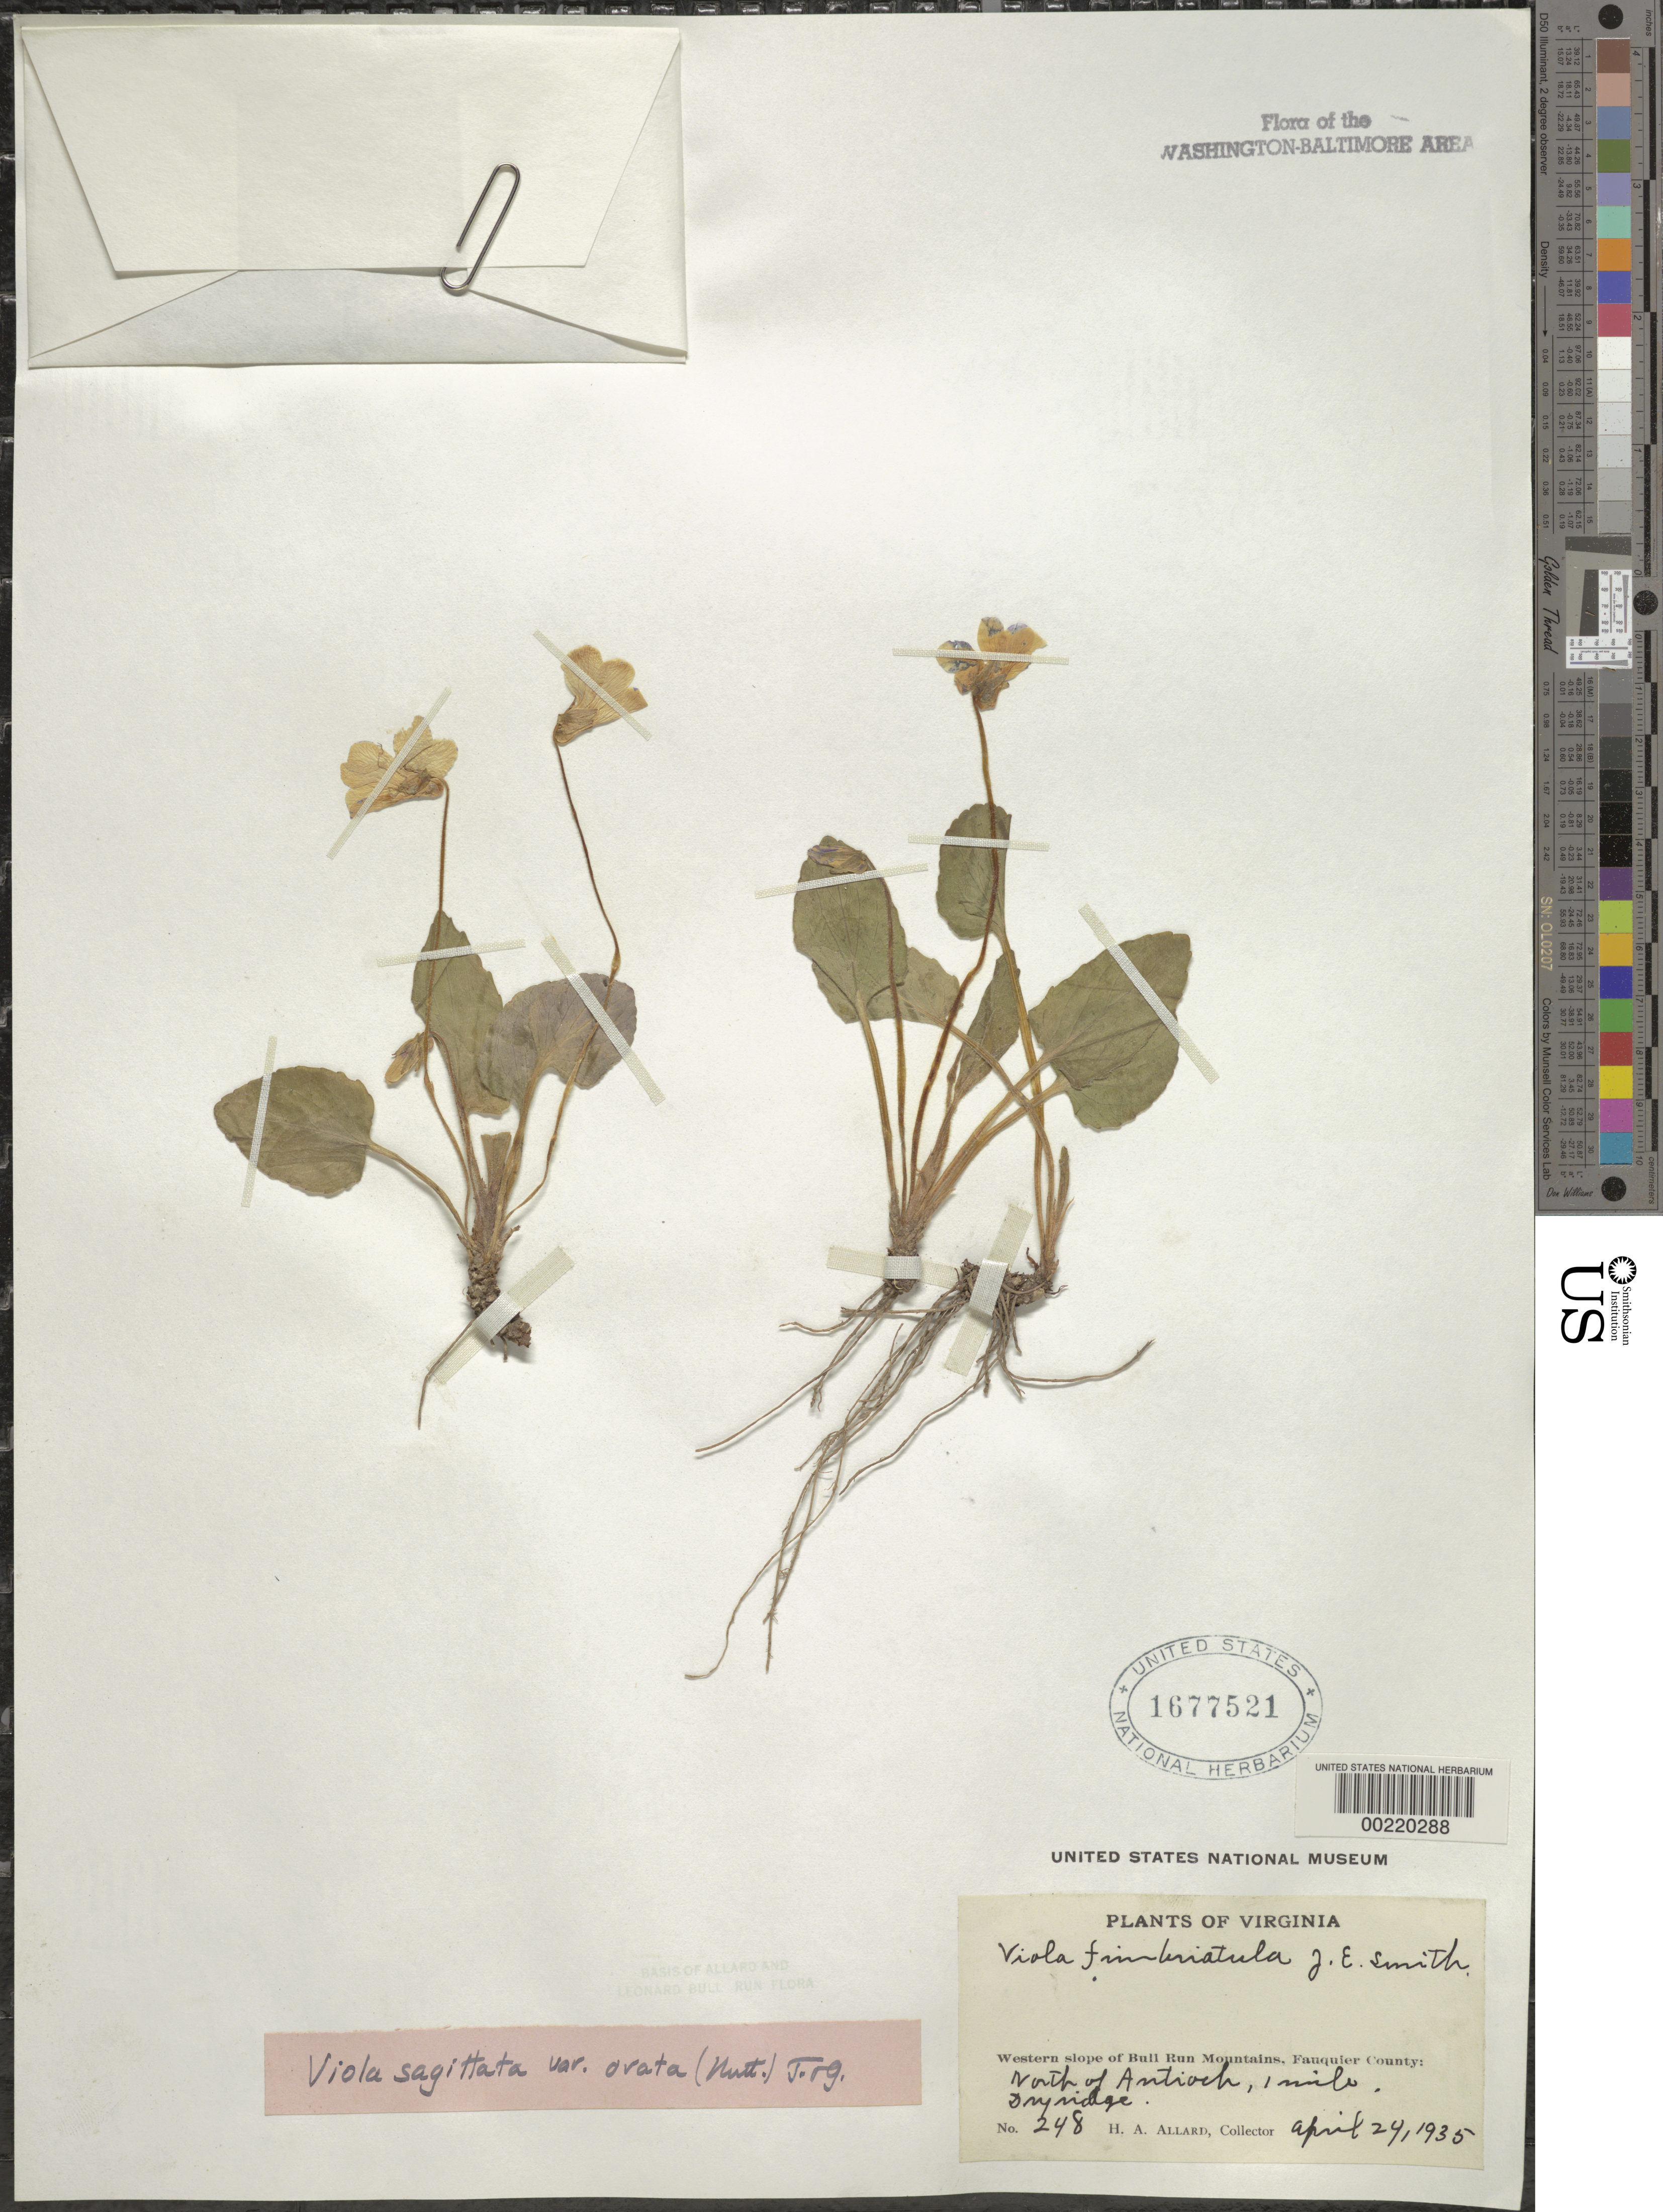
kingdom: Plantae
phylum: Tracheophyta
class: Magnoliopsida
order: Malpighiales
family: Violaceae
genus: Viola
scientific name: Viola sagittata var. ovata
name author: (Nutt.) Torr. & A. Gray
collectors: H. A. Allard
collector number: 248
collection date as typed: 24 Apr 1935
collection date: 1935-04-24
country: United States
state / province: Virginia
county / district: Fauquier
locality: North of Antioch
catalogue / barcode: US 1677521